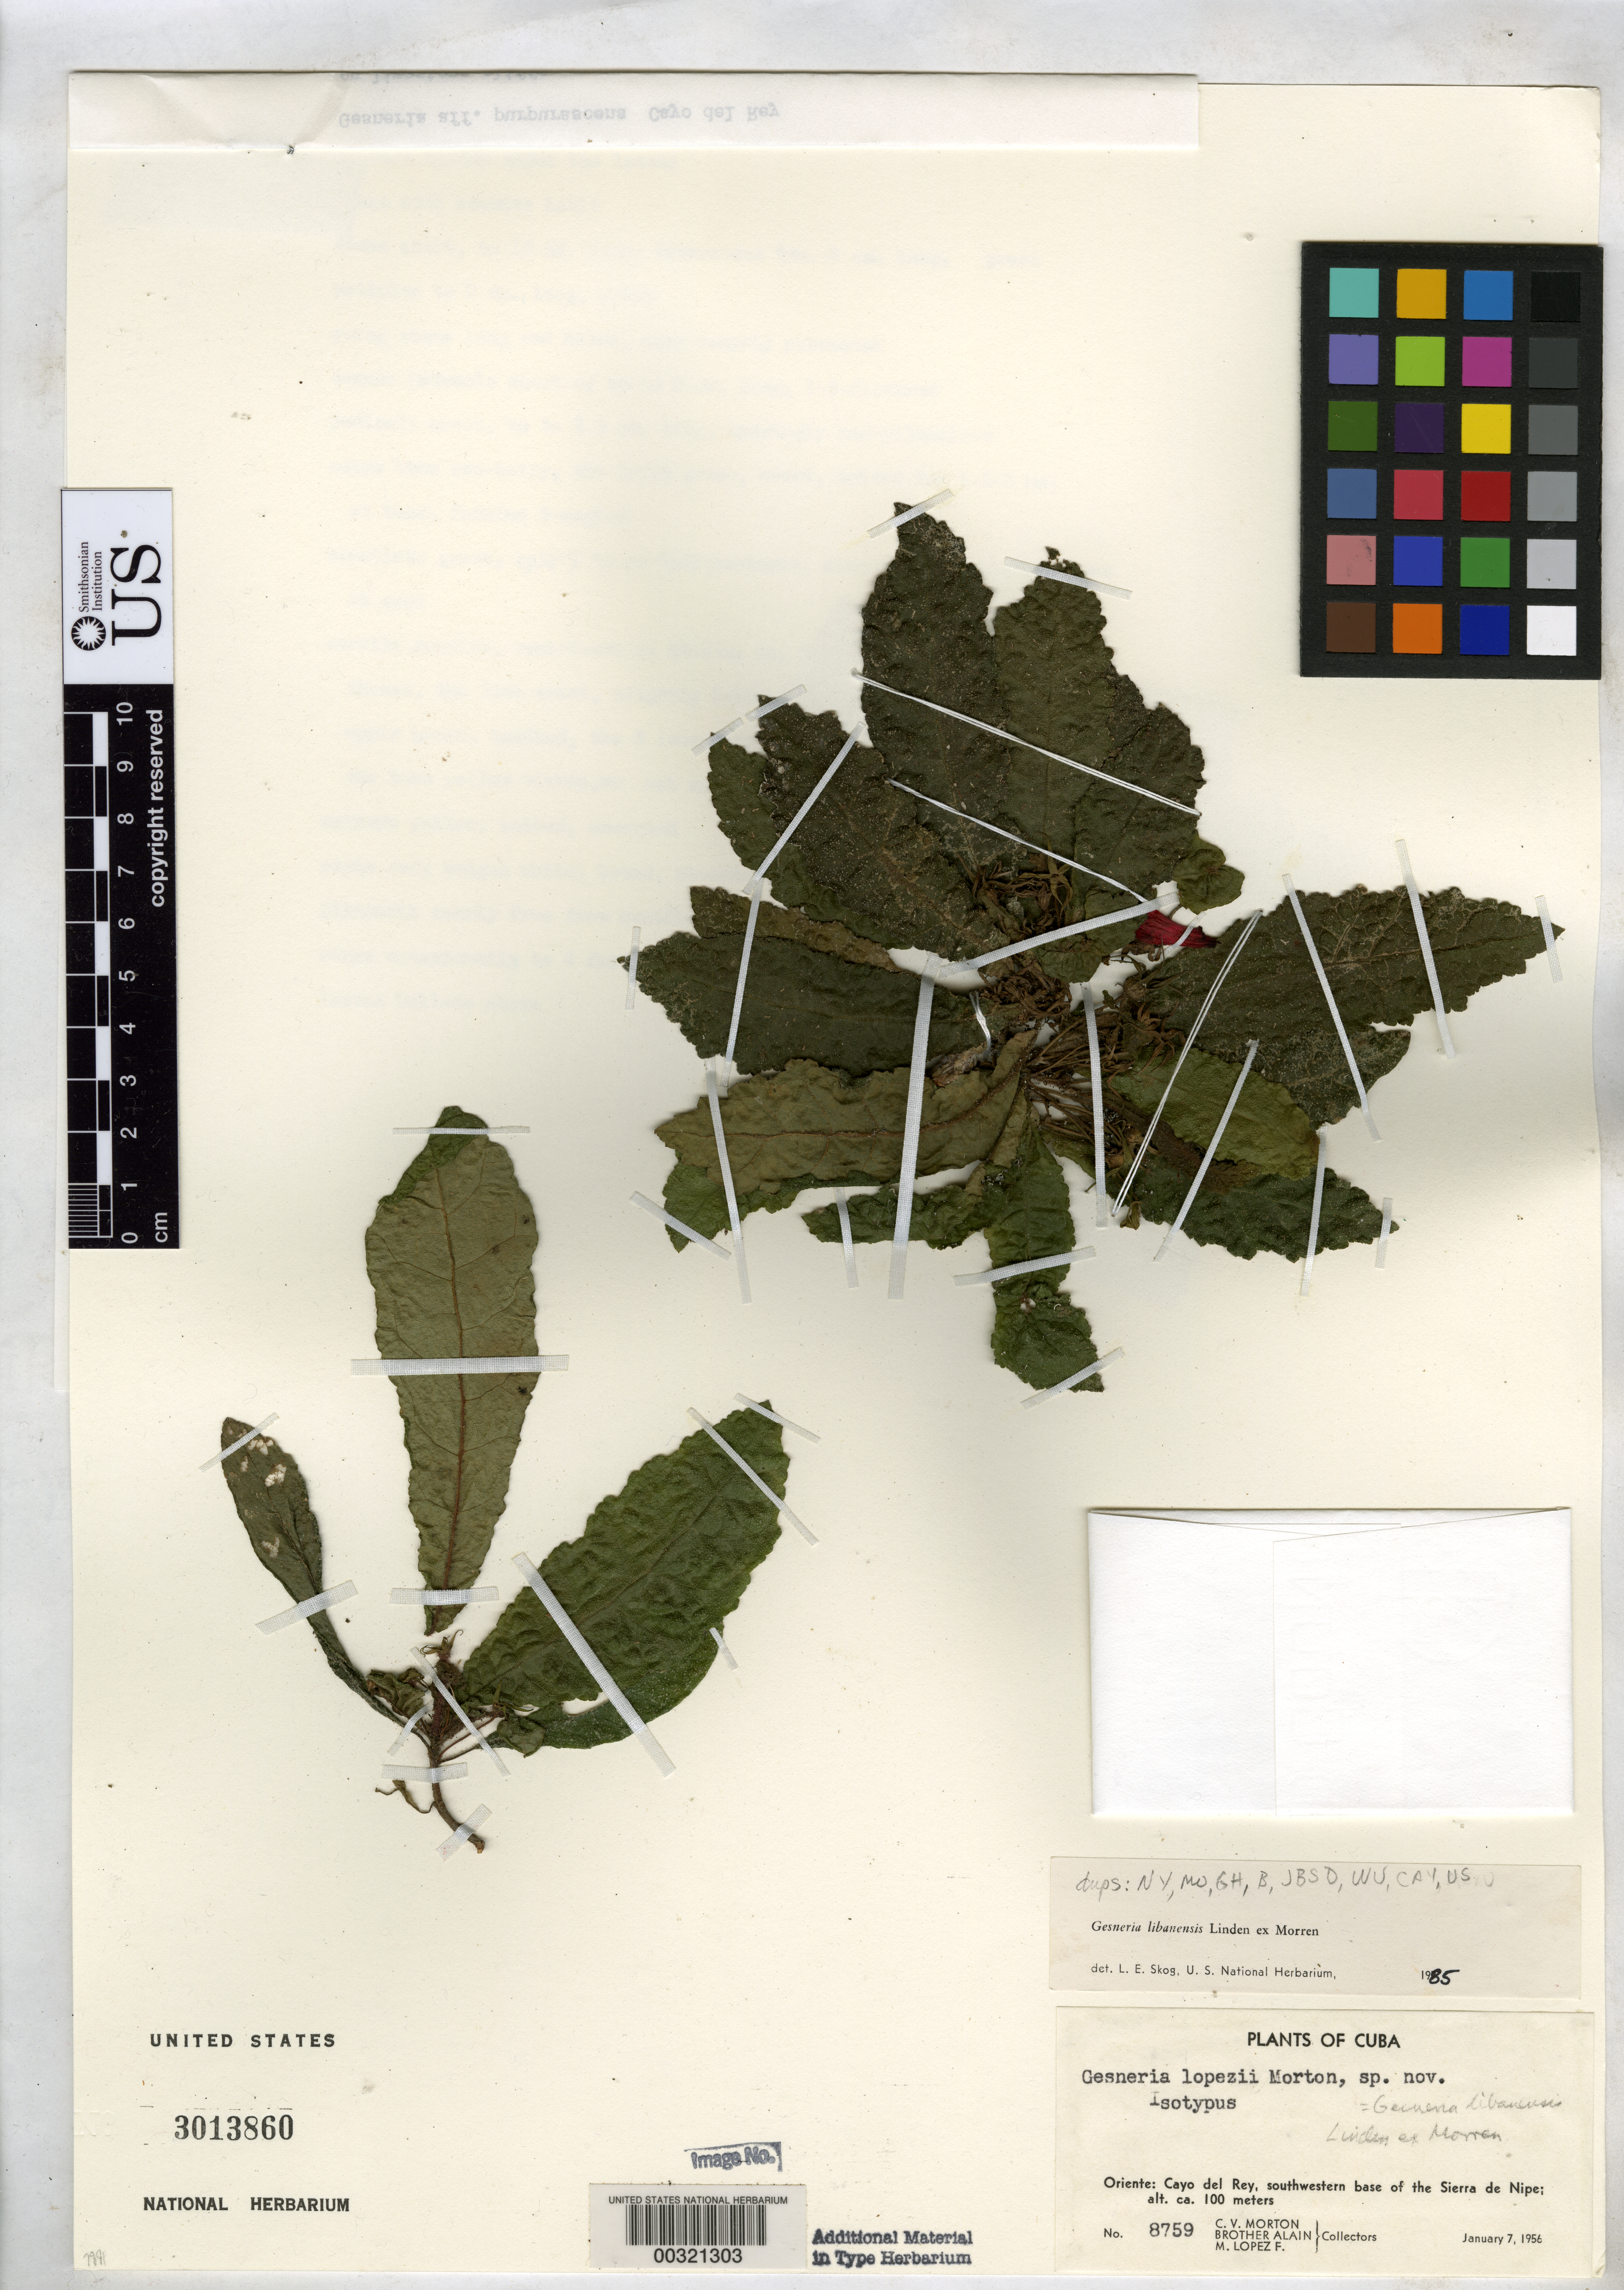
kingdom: Plantae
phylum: Tracheophyta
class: Magnoliopsida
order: Lamiales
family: Gesneriaceae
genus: Gesneria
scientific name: Gesneria lopezii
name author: C.V. Morton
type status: Isotype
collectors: C. V. Morton, M. López Figueiras & A. H. Liogier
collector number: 8759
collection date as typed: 07 Jan 1956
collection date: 1956-01-07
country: Cuba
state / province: Oriente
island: Greater Antilles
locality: Cayo del Rey, southwestern base of the of Sierra de Nipe.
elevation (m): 100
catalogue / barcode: US 3013860